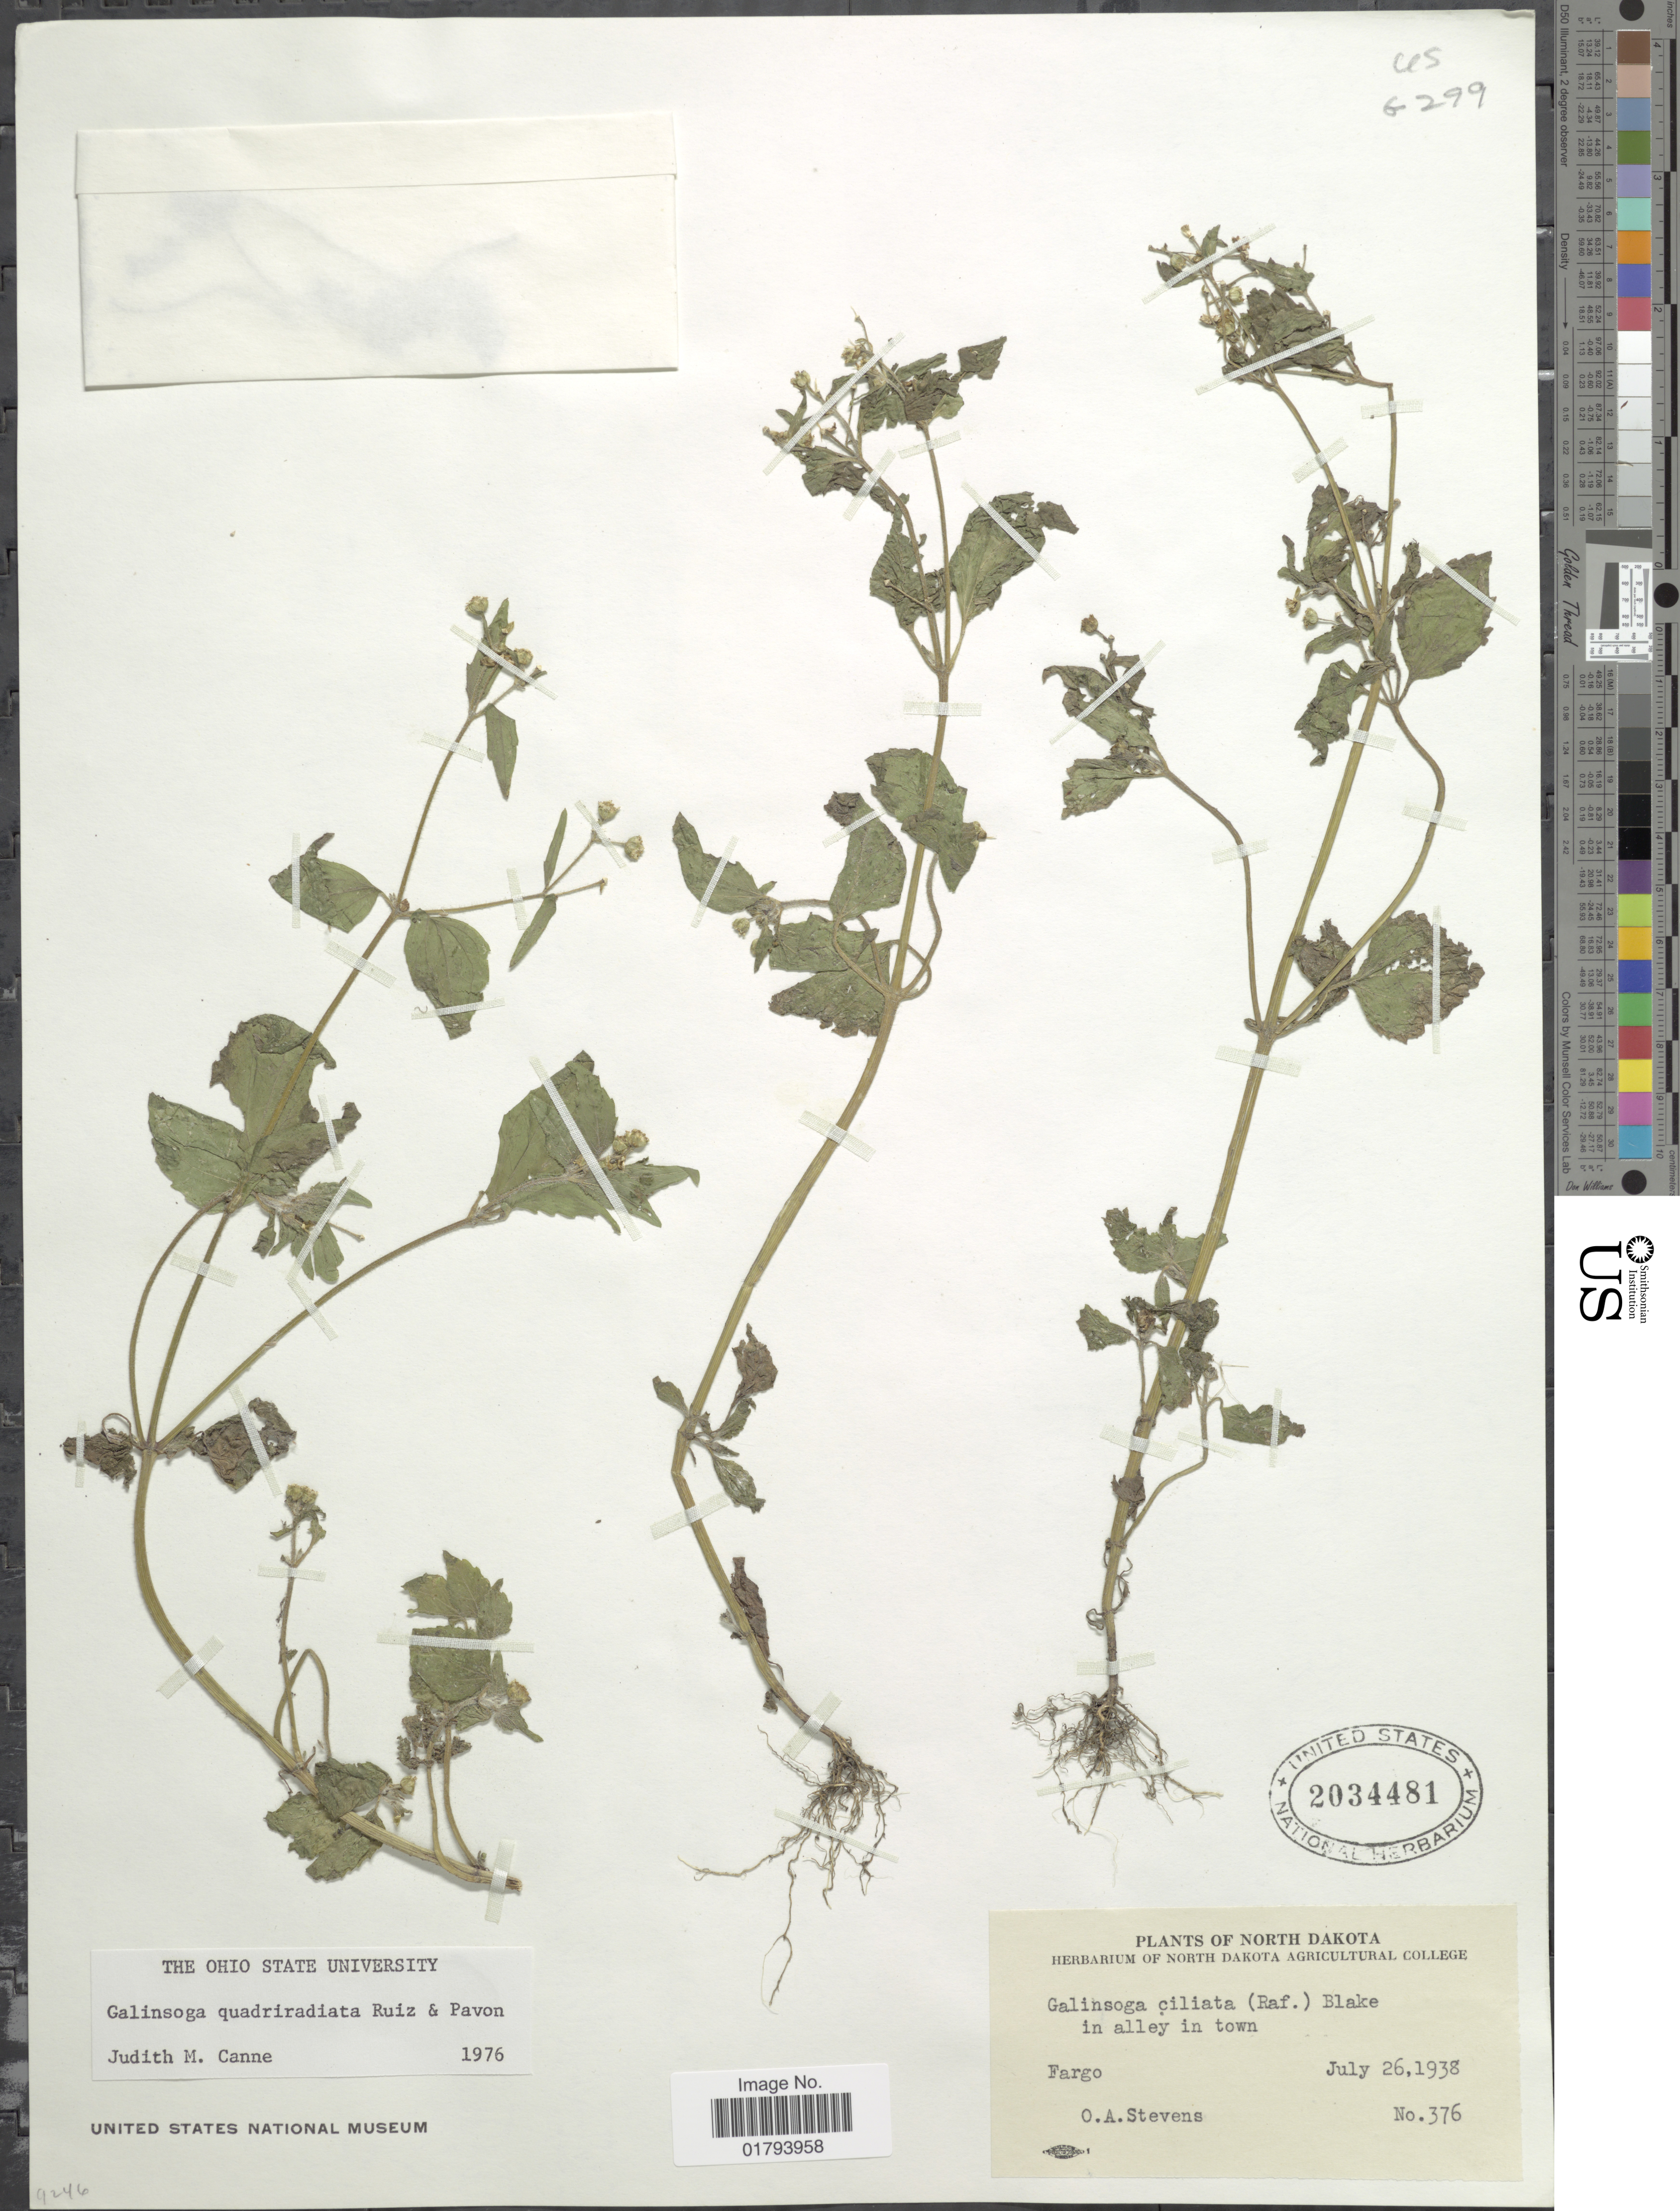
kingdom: Plantae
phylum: Tracheophyta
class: Magnoliopsida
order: Asterales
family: Asteraceae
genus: Galinsoga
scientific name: Galinsoga quadriradiata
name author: Ruiz & Pav.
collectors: O. A. Stevens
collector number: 376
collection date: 1938-07-26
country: United States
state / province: North Dakota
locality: Fargo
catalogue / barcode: US 2034481